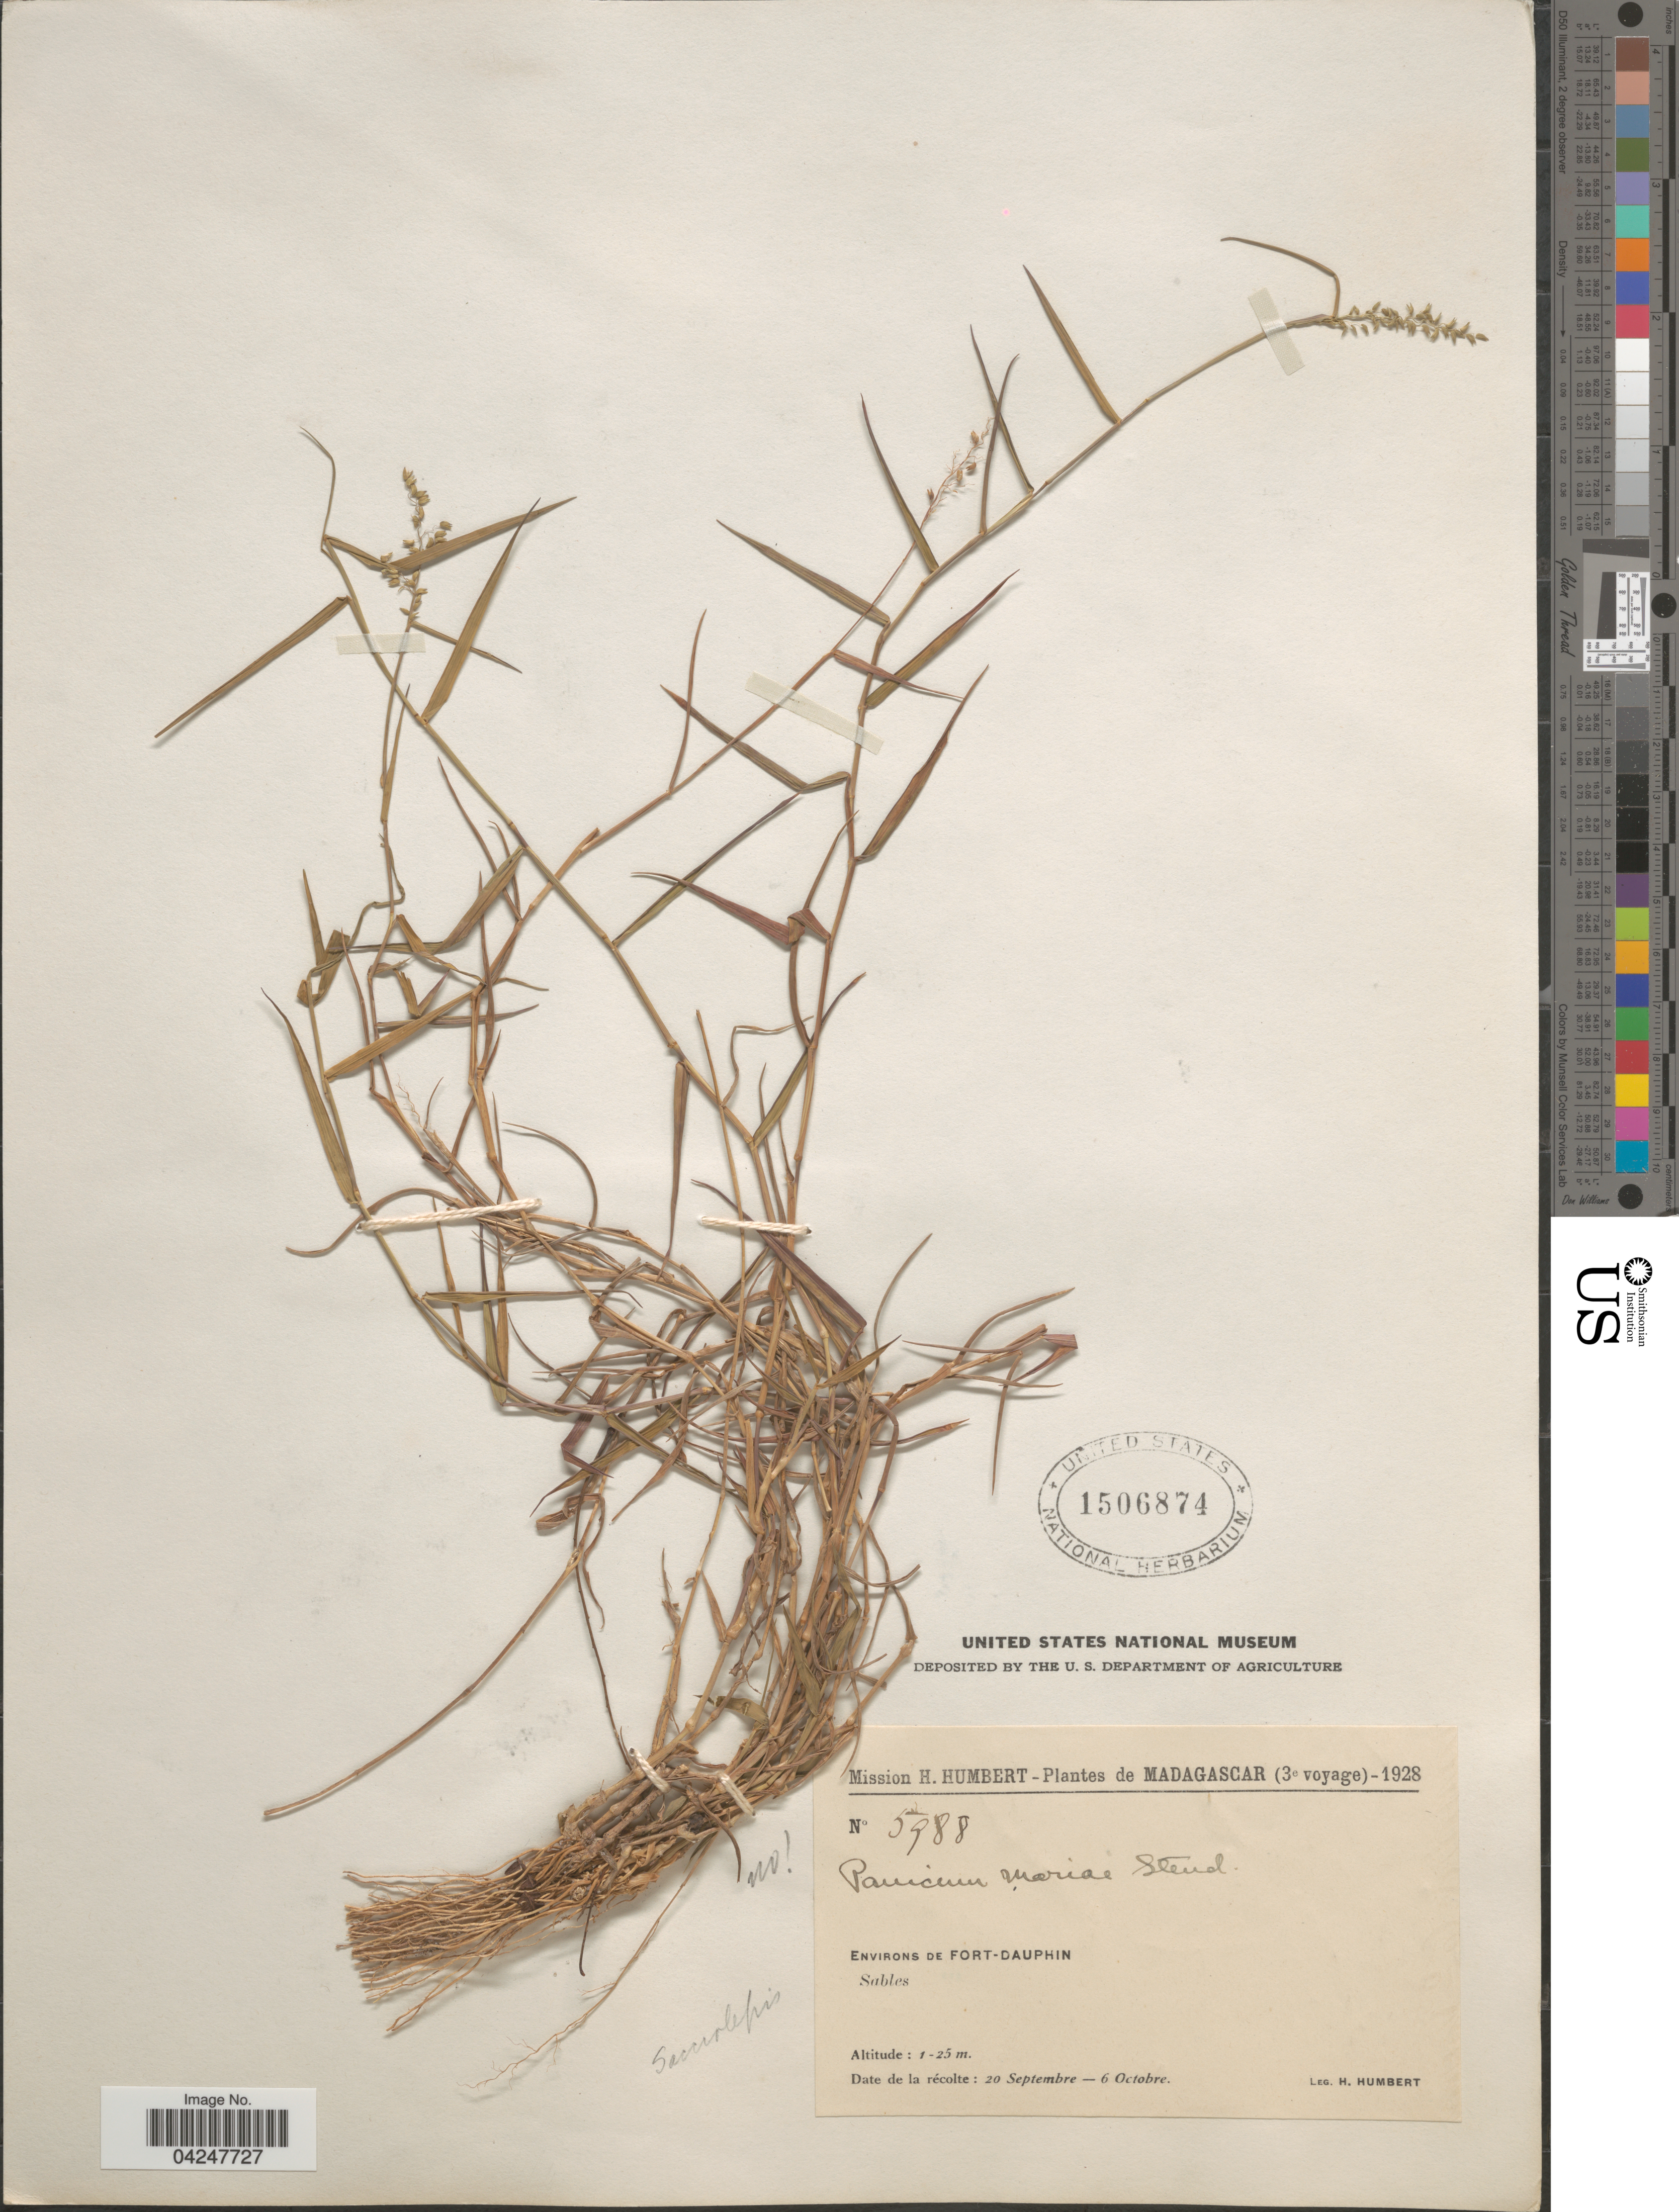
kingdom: Plantae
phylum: Tracheophyta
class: Liliopsida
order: Poales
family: Poaceae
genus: Sacciolepis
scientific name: Sacciolepis sp.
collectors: H. Humbert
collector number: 5988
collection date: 1928-09-20/1928-10-06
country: Madagascar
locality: Environs de Fort-Dauphin. Sables. Mission H. Humbert-Plantes de Madagascar (3e voyage)-1928.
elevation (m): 1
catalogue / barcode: US 1506874